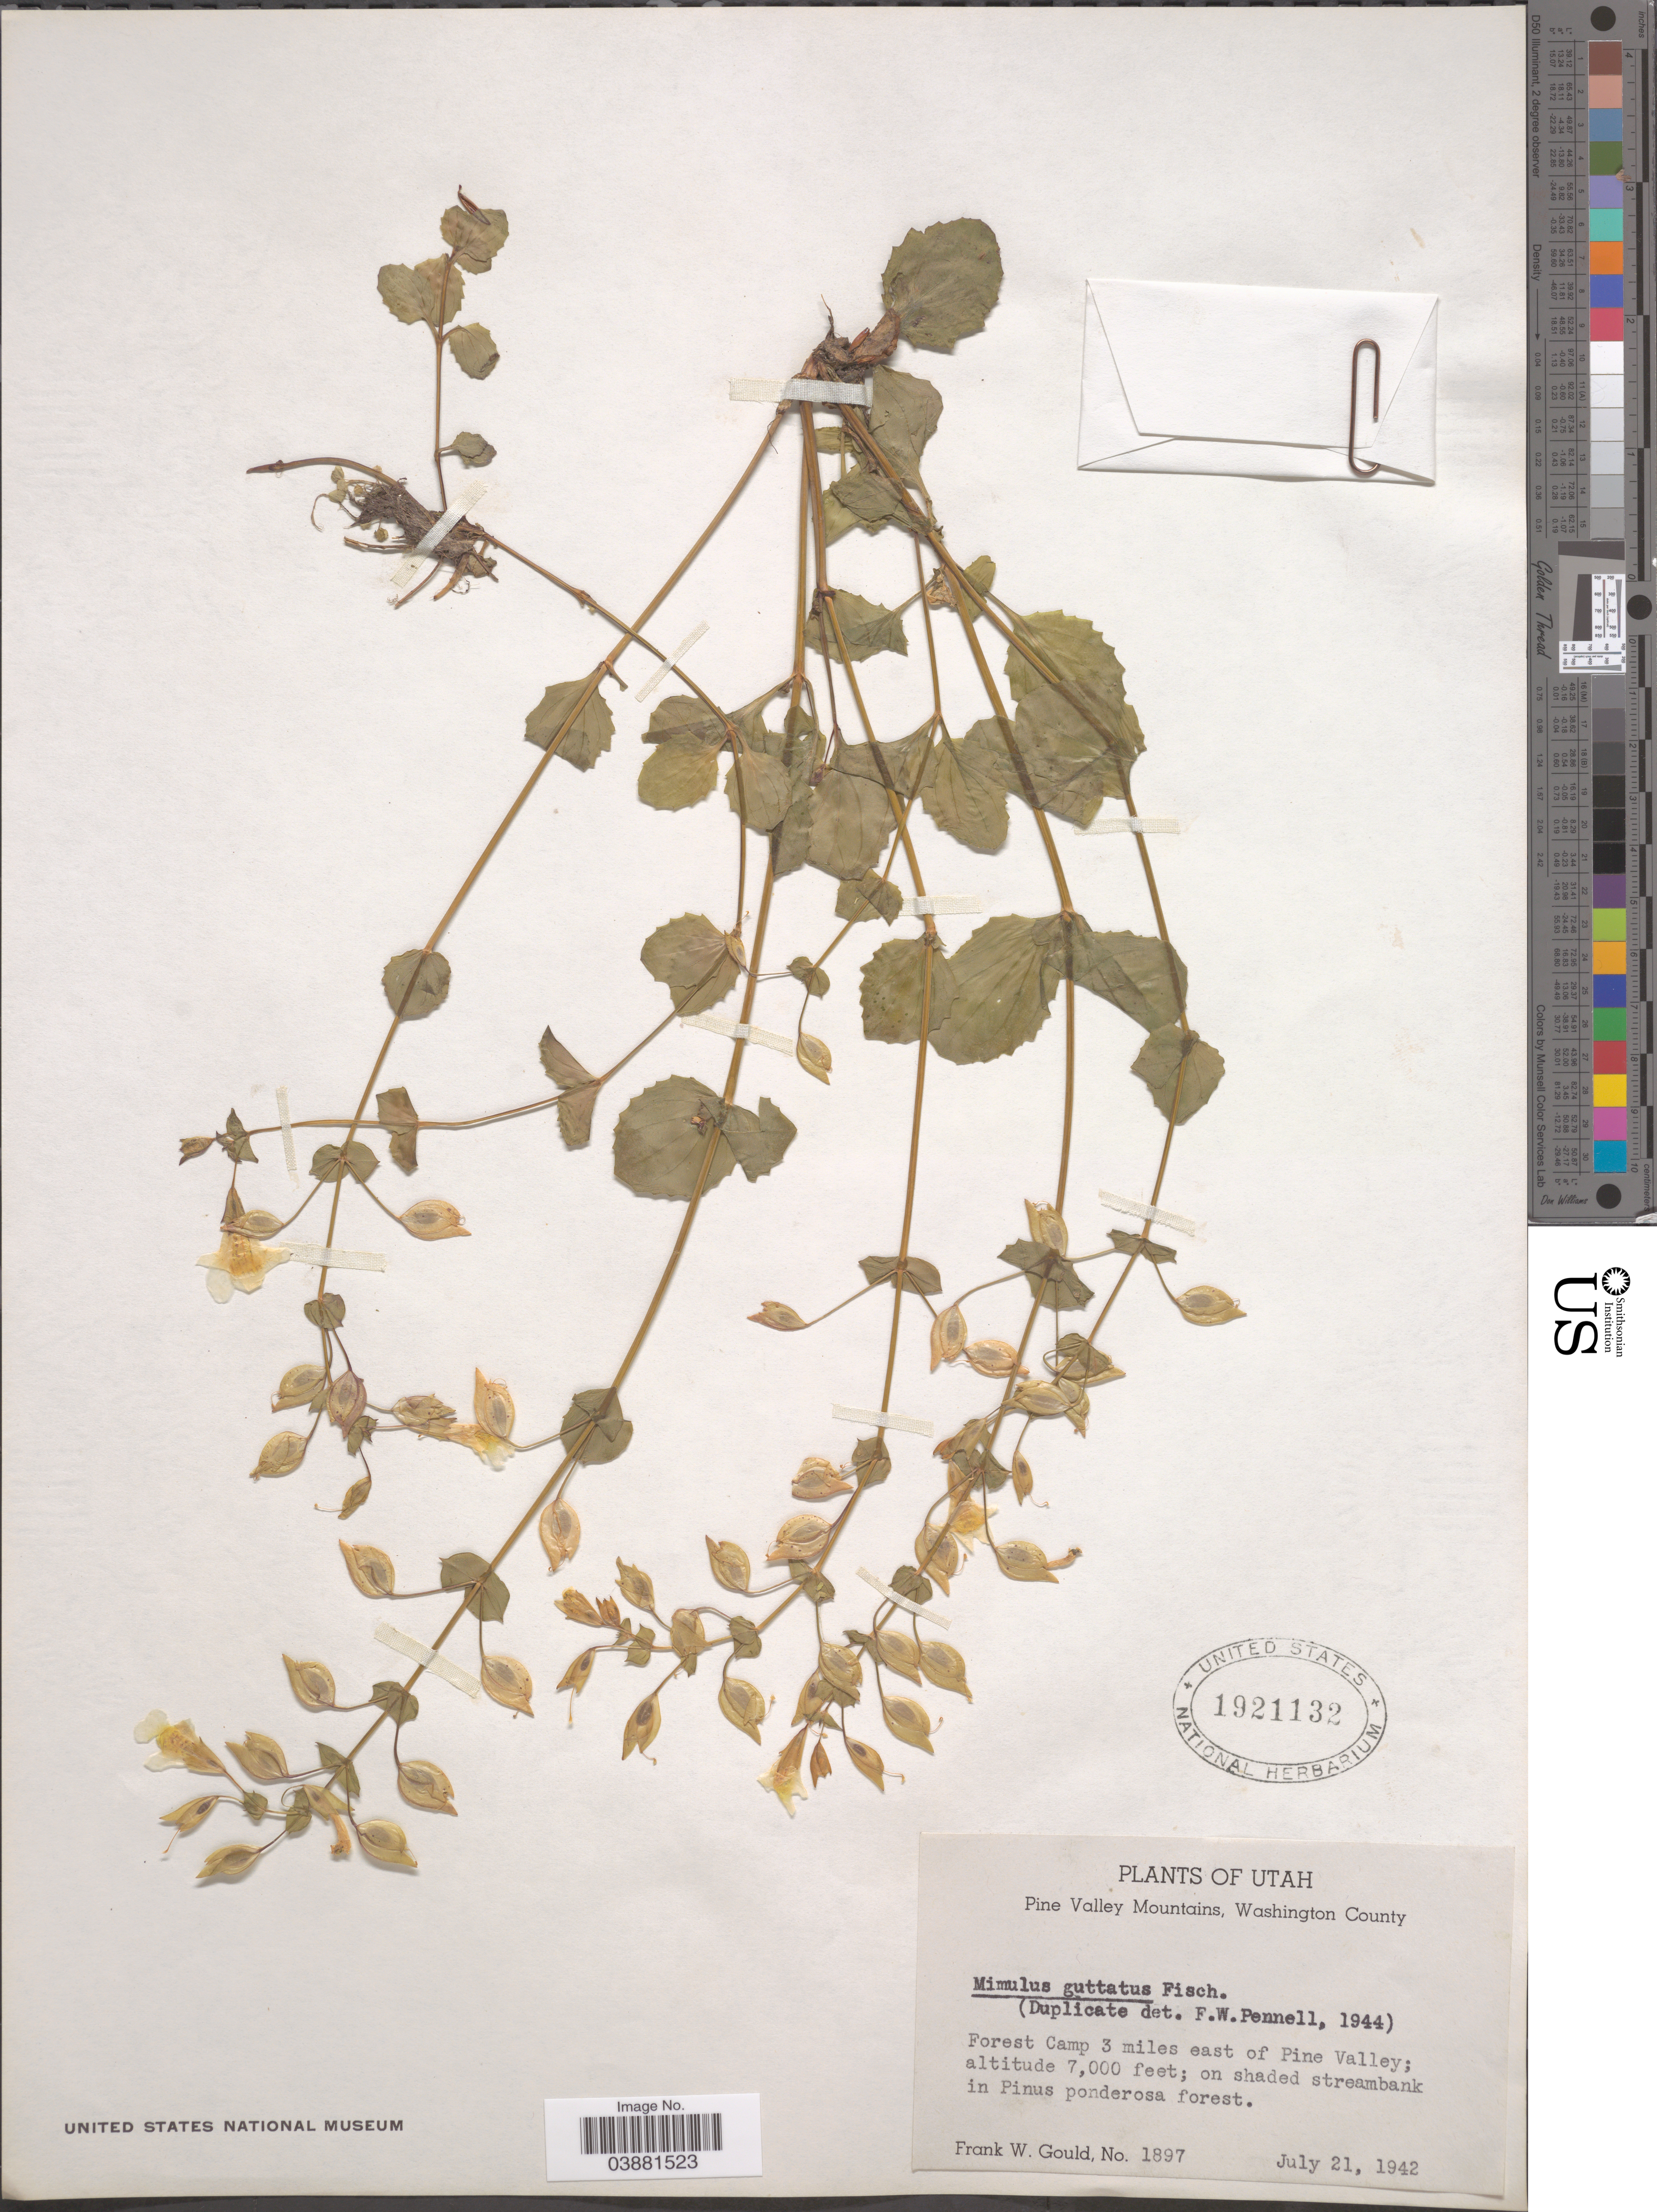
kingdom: Plantae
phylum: Tracheophyta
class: Magnoliopsida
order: Lamiales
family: Phrymaceae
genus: Mimulus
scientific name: Mimulus guttatus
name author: DC.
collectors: F. W. Gould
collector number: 1897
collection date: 1942-07-21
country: United States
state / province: Utah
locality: Pine Valley Mountains, Washington County. Forest Camp 3 miles east of Pine Valley.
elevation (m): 2134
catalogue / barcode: US 1921132